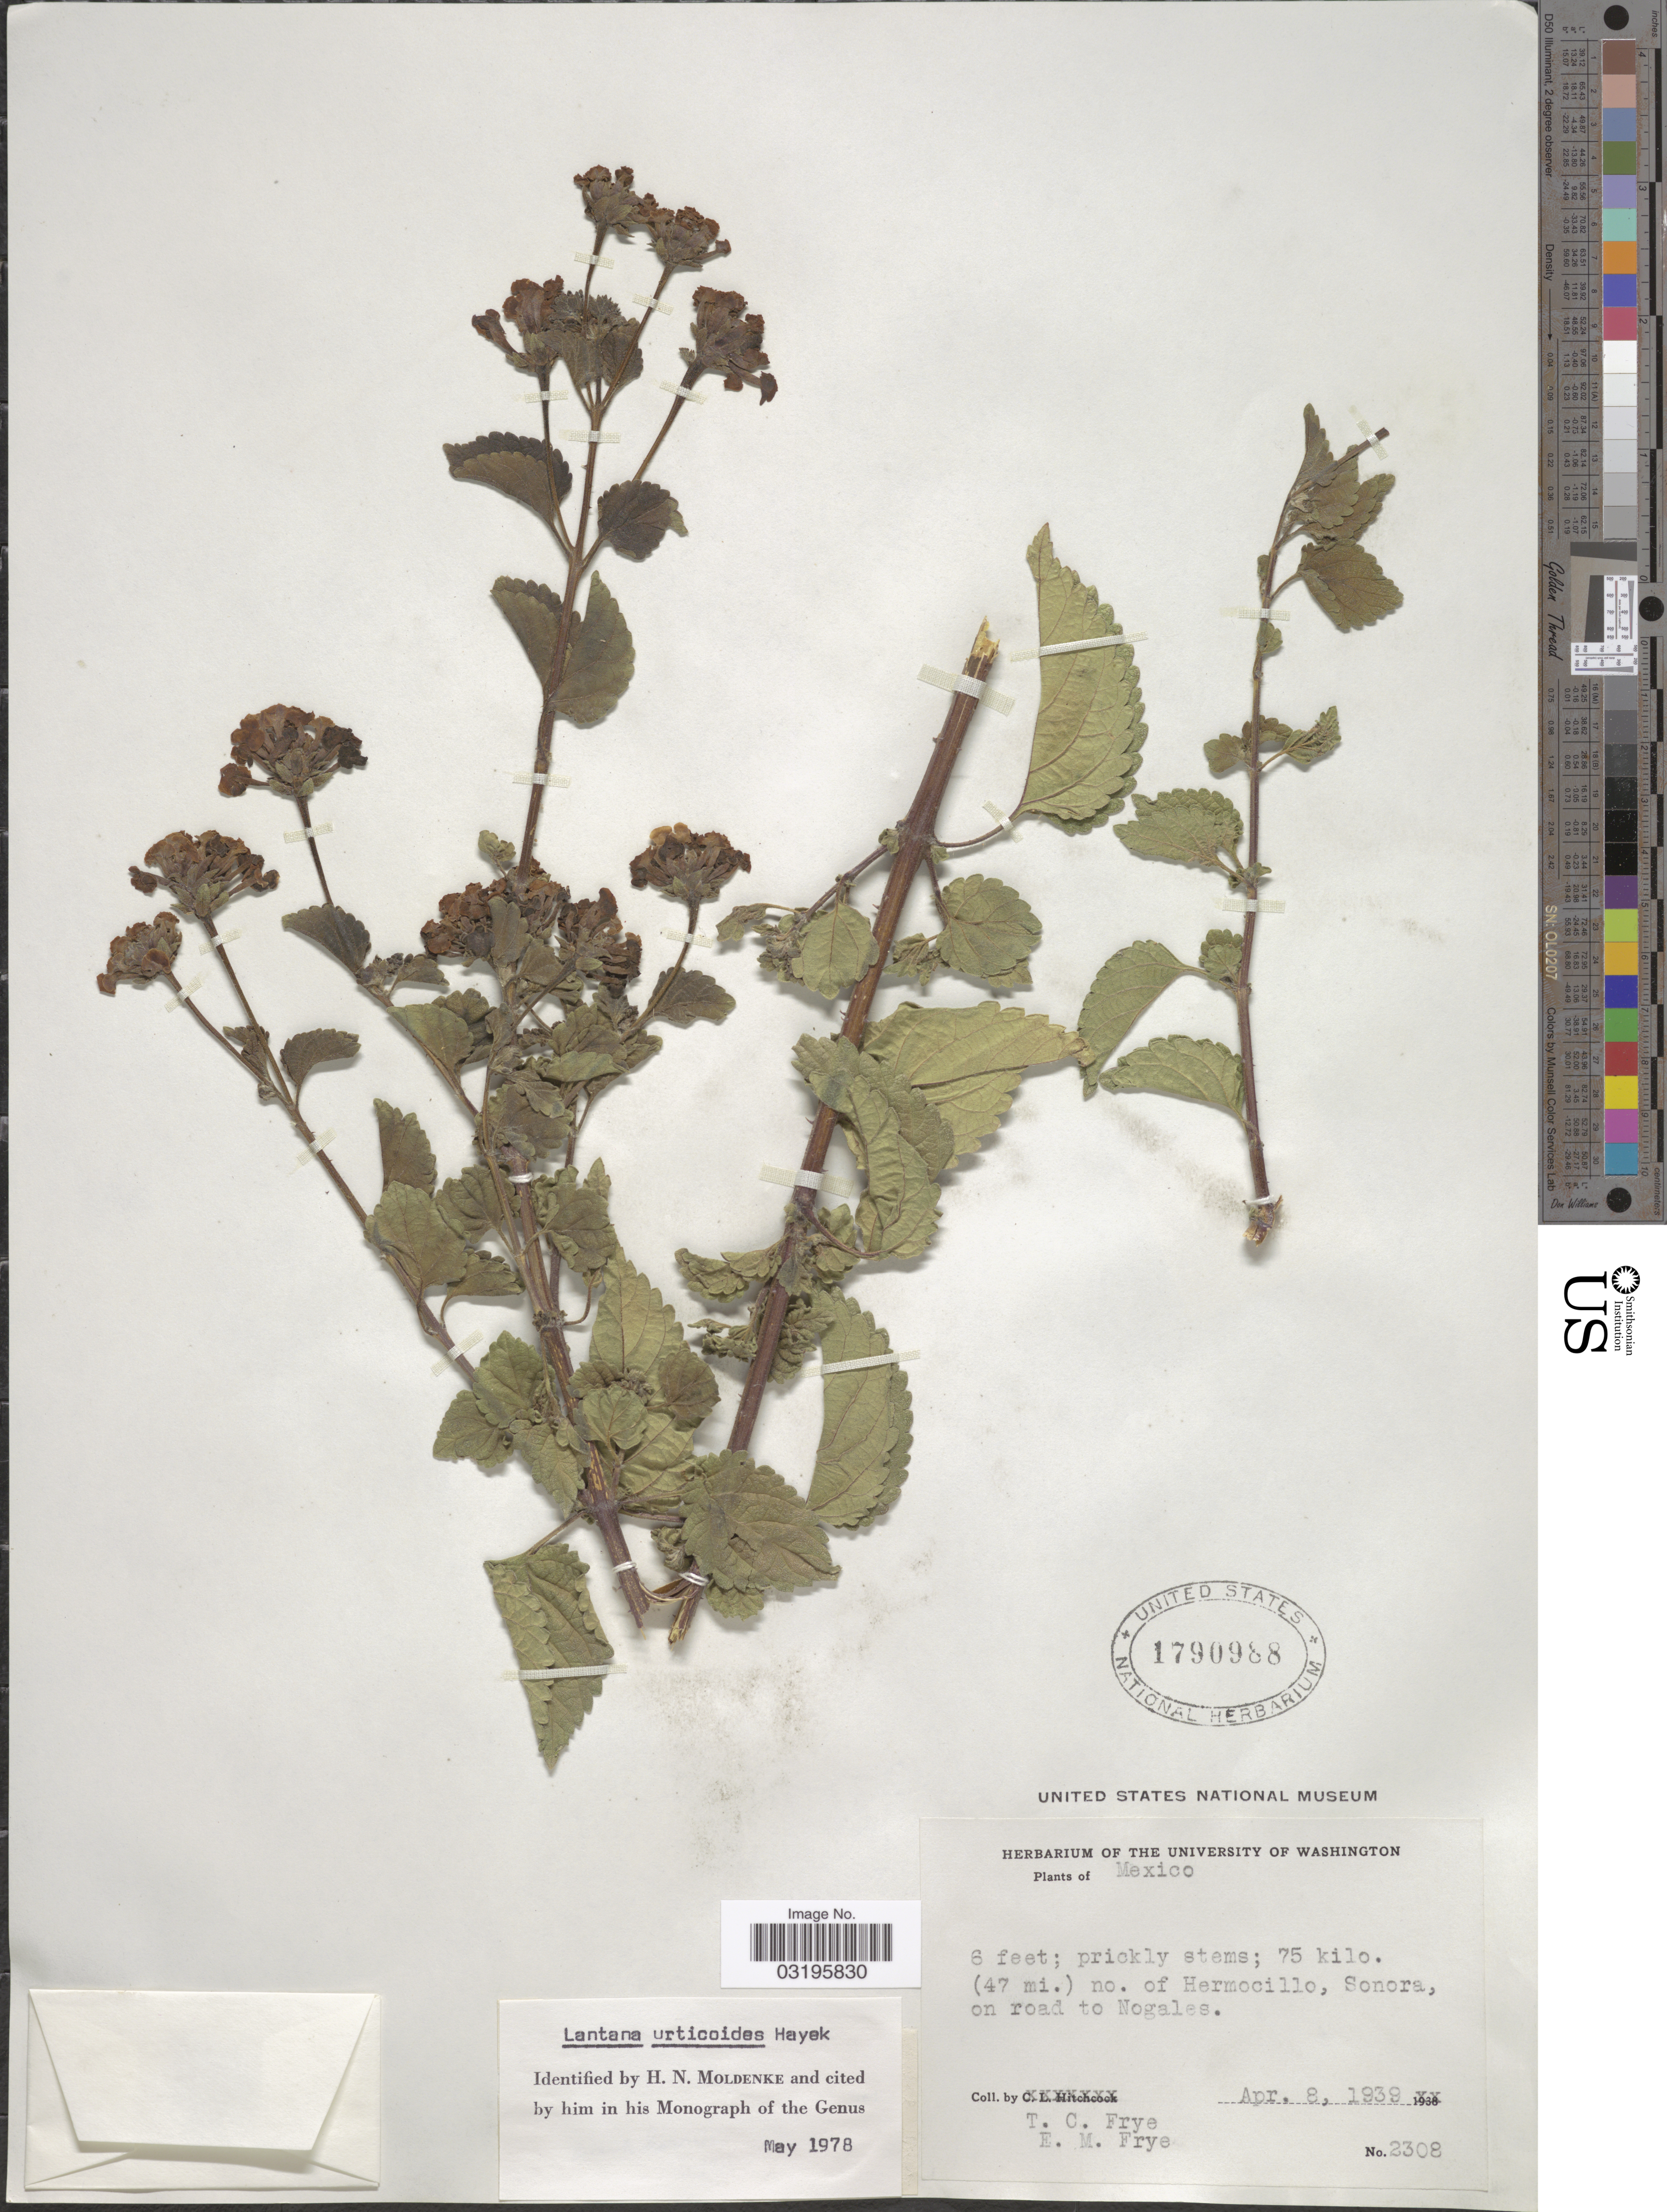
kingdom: Plantae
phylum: Tracheophyta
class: Magnoliopsida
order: Lamiales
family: Verbenaceae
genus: Lantana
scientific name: Lantana urticoides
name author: Hayek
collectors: T. C. Frye & E. Frye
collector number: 2308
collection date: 1939-04-08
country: Mexico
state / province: Sonora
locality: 75 kilo. (47 mi.) no. of Hermocillo, Sonora, on road to Nogales.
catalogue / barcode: US 1790988